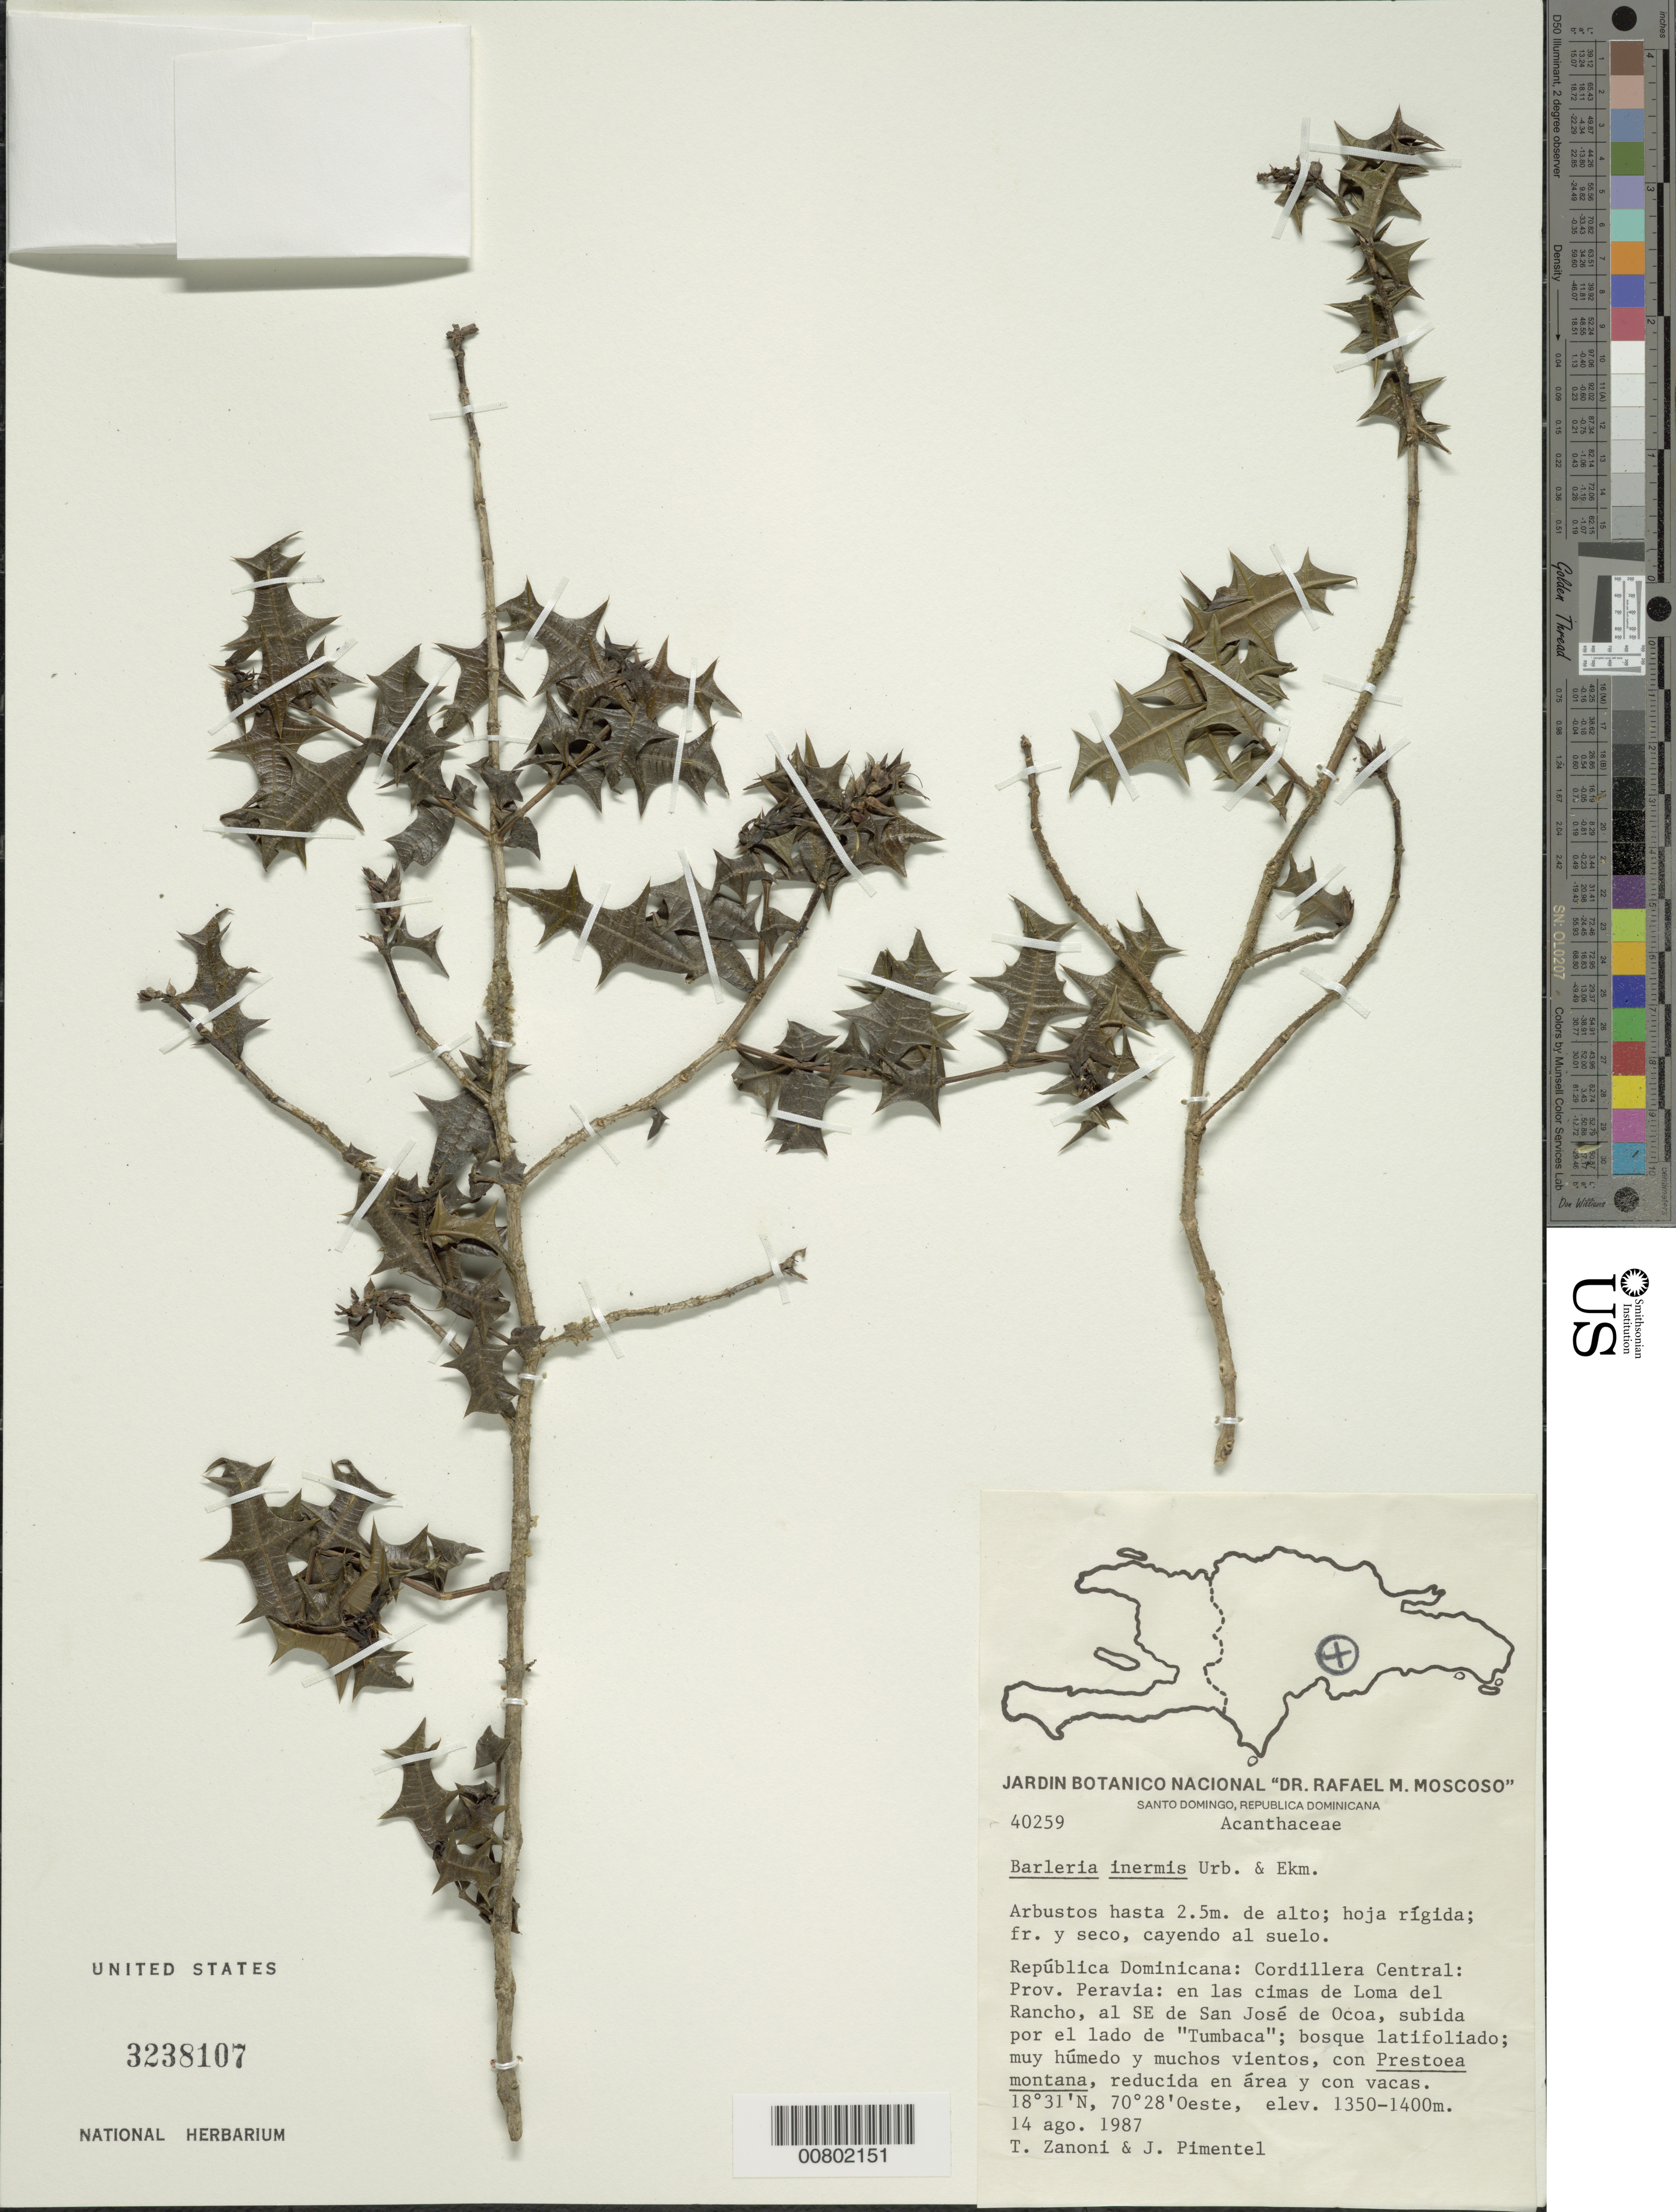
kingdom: Plantae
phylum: Tracheophyta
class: Magnoliopsida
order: Lamiales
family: Acanthaceae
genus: Barleriola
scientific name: Barleriola inermis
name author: Urb. & Ekman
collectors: T. A. Zanoni & J. Pimentel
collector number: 40259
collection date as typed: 14 Aug 1987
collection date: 1987-08-14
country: Dominican Republic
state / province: Peravia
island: Hispaniola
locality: Cordillera Central; en las cimas de Loma del Rancho, al SE de San José de Ocoa, subida por el lado de "Tumbaca"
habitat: Bosque latifoliado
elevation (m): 1350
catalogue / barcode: US 3238107